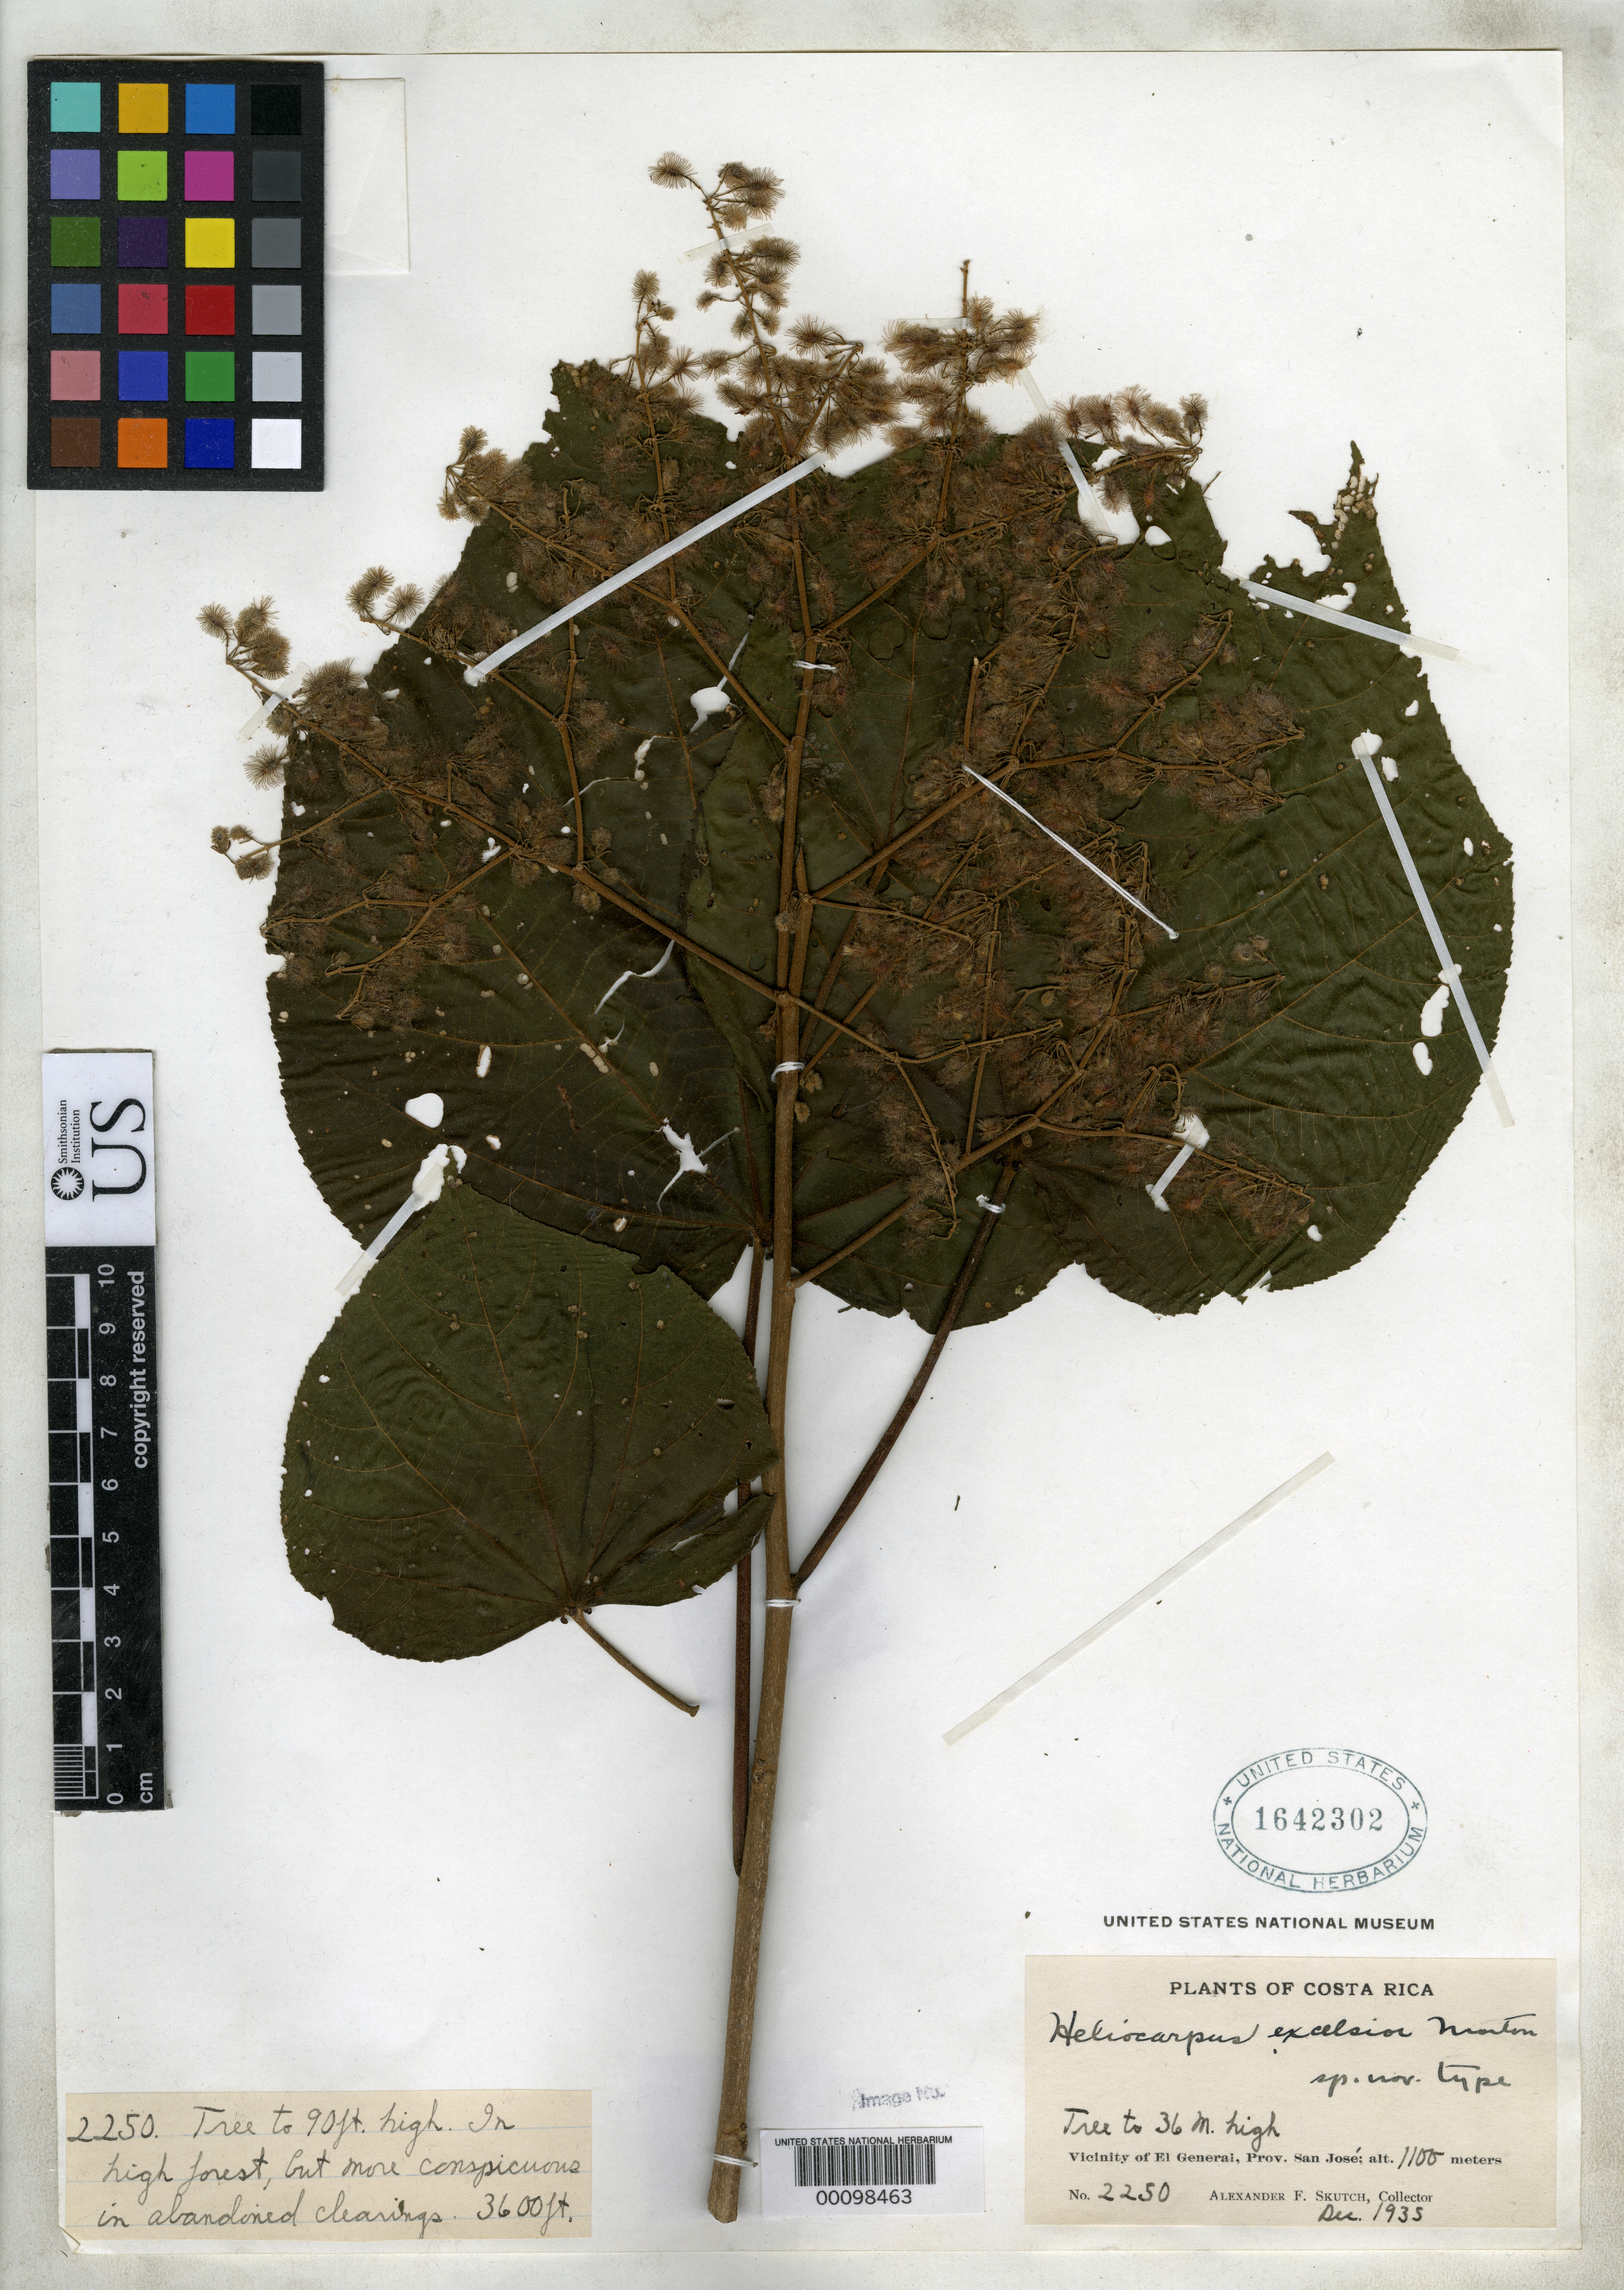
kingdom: Plantae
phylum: Tracheophyta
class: Magnoliopsida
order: Malvales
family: Malvaceae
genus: Heliocarpus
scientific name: Heliocarpus excelsior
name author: C.V. Morton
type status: Holotype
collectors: A. F. Skutch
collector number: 2250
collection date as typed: Dec 1935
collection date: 1935-12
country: Costa Rica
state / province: San José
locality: Vicinity of El General.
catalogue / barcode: US 1642302